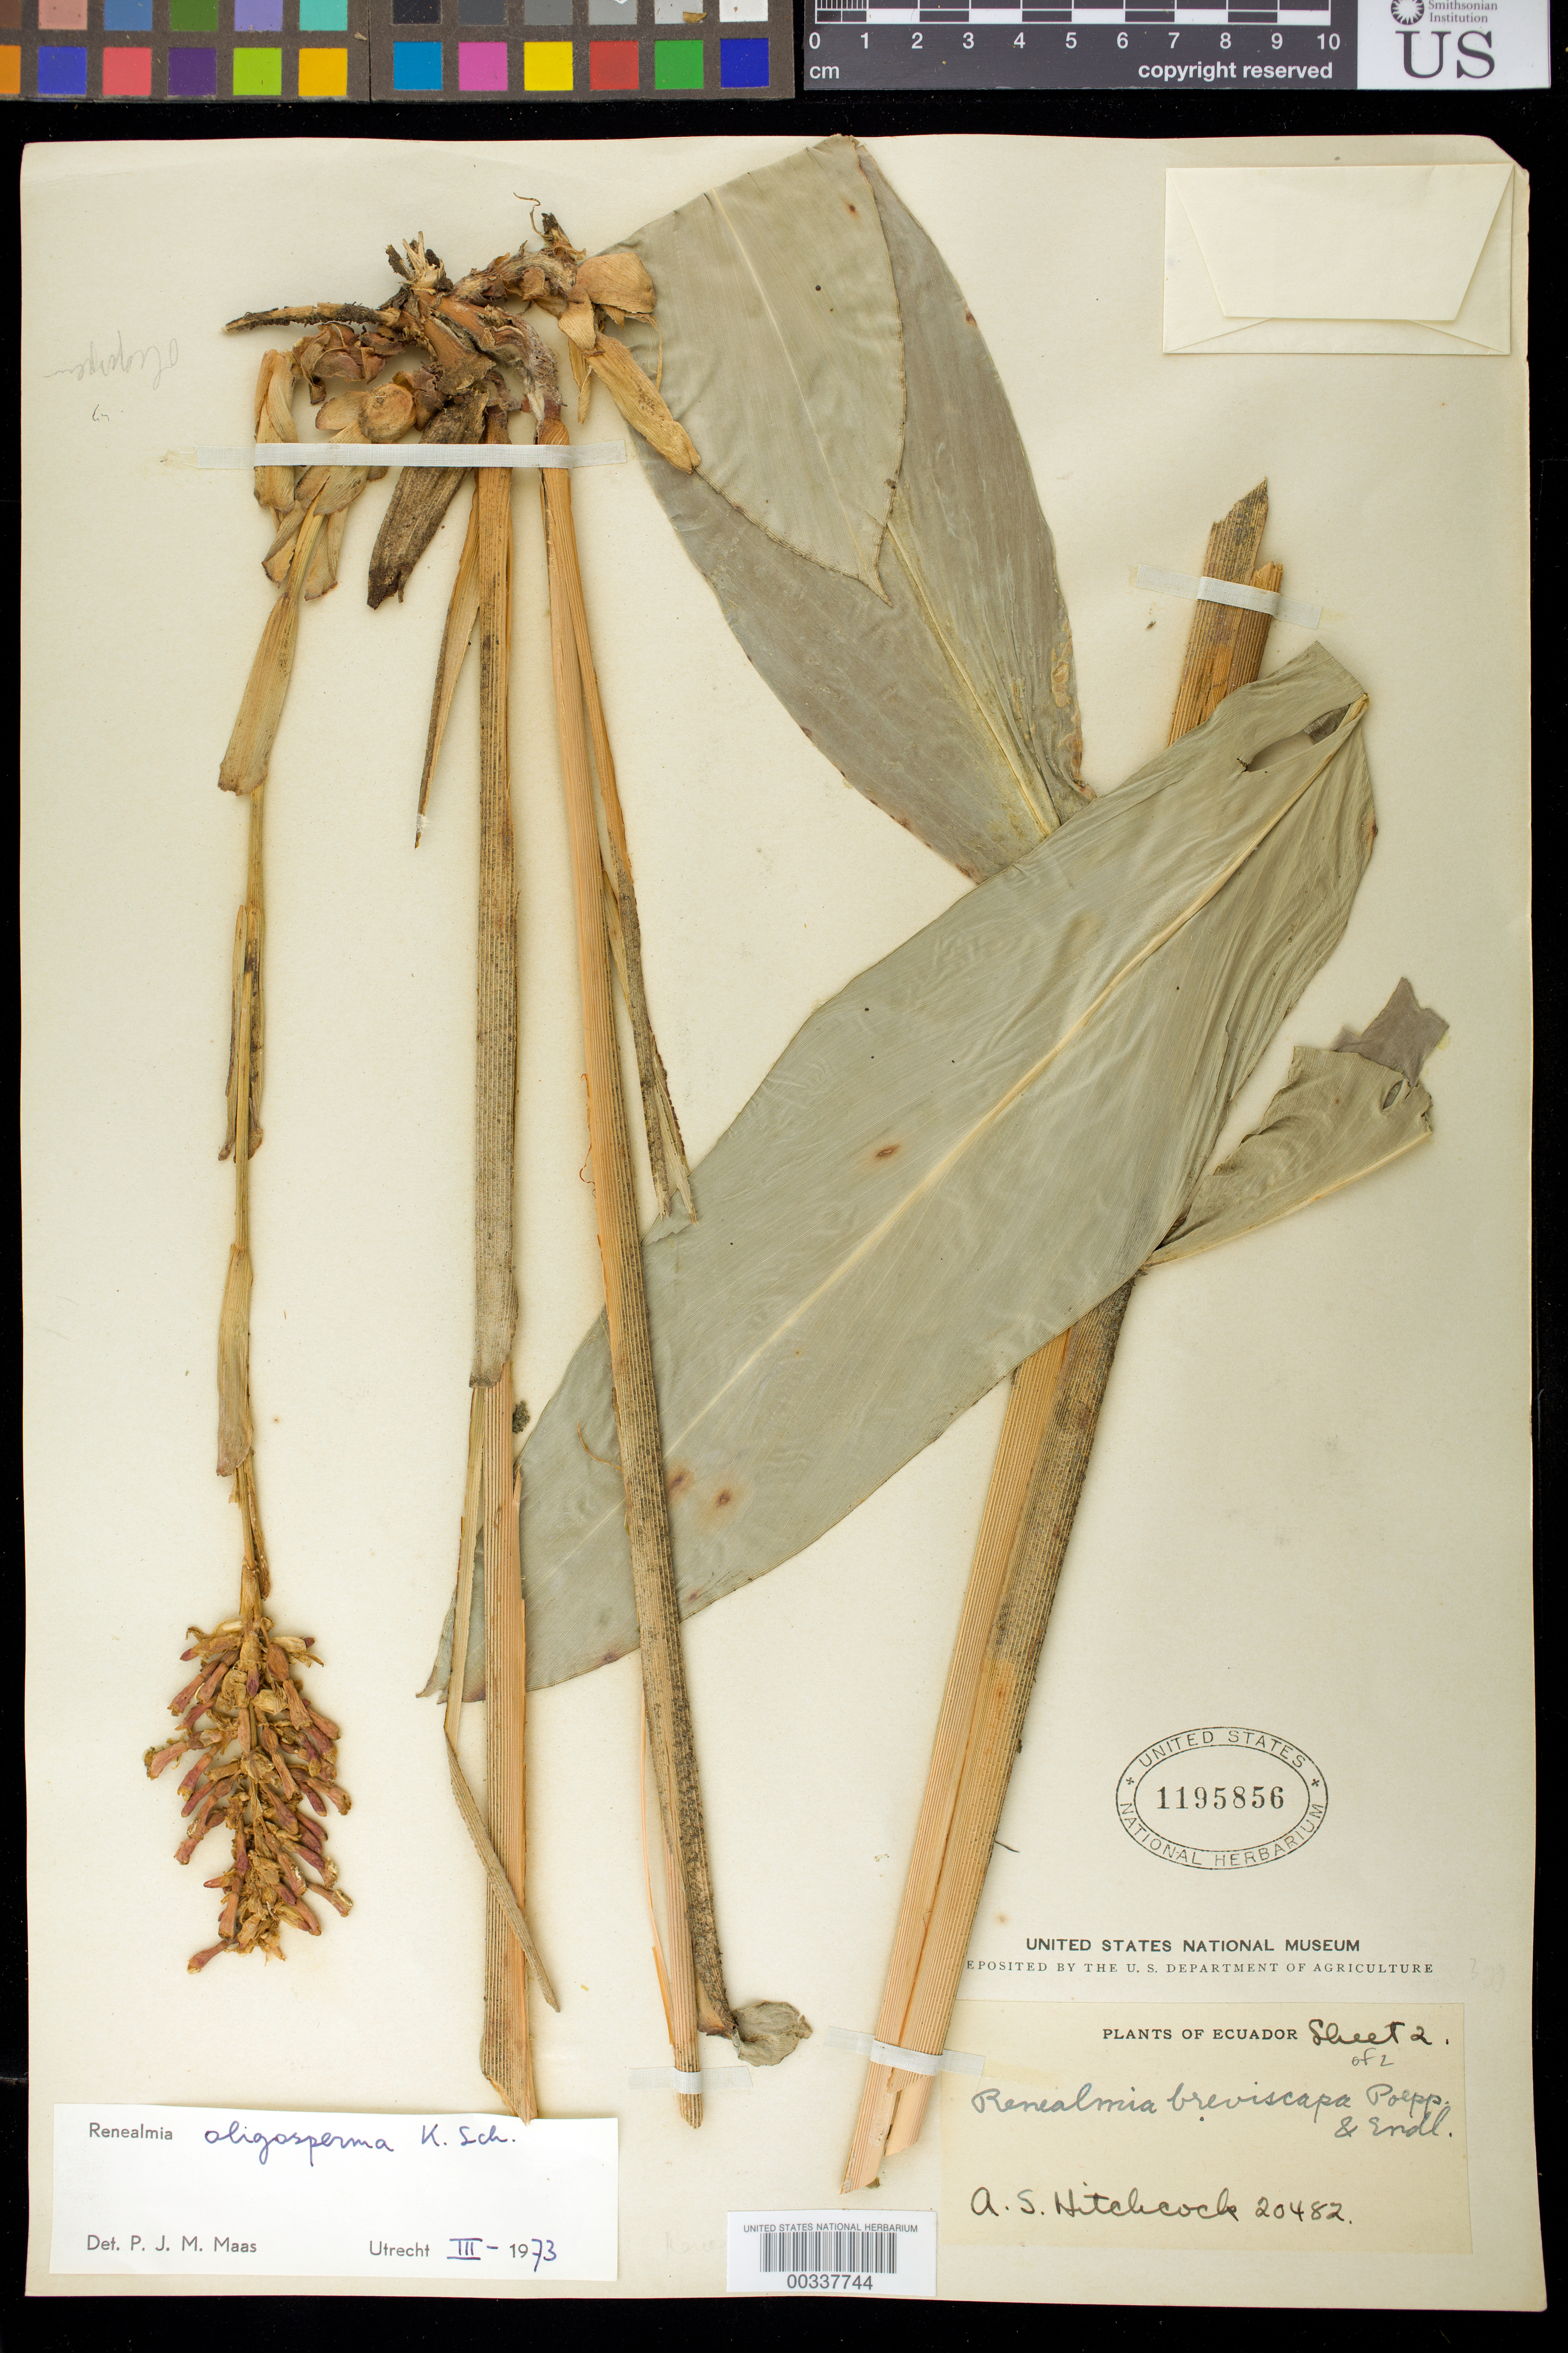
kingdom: Plantae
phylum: Tracheophyta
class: Liliopsida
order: Zingiberales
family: Zingiberaceae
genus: Renealmia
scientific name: Renealmia oligosperma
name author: K. Schum. in Engl.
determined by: Maas, Paul J. M.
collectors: A. S. Hitchcock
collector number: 20482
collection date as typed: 05 Jul 1923 to 07 Jul 1923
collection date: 1923-07-05/1923-07-07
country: Ecuador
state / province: Guayas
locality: Teresita, 3 km W of Bucay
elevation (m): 270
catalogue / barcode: US 1195856